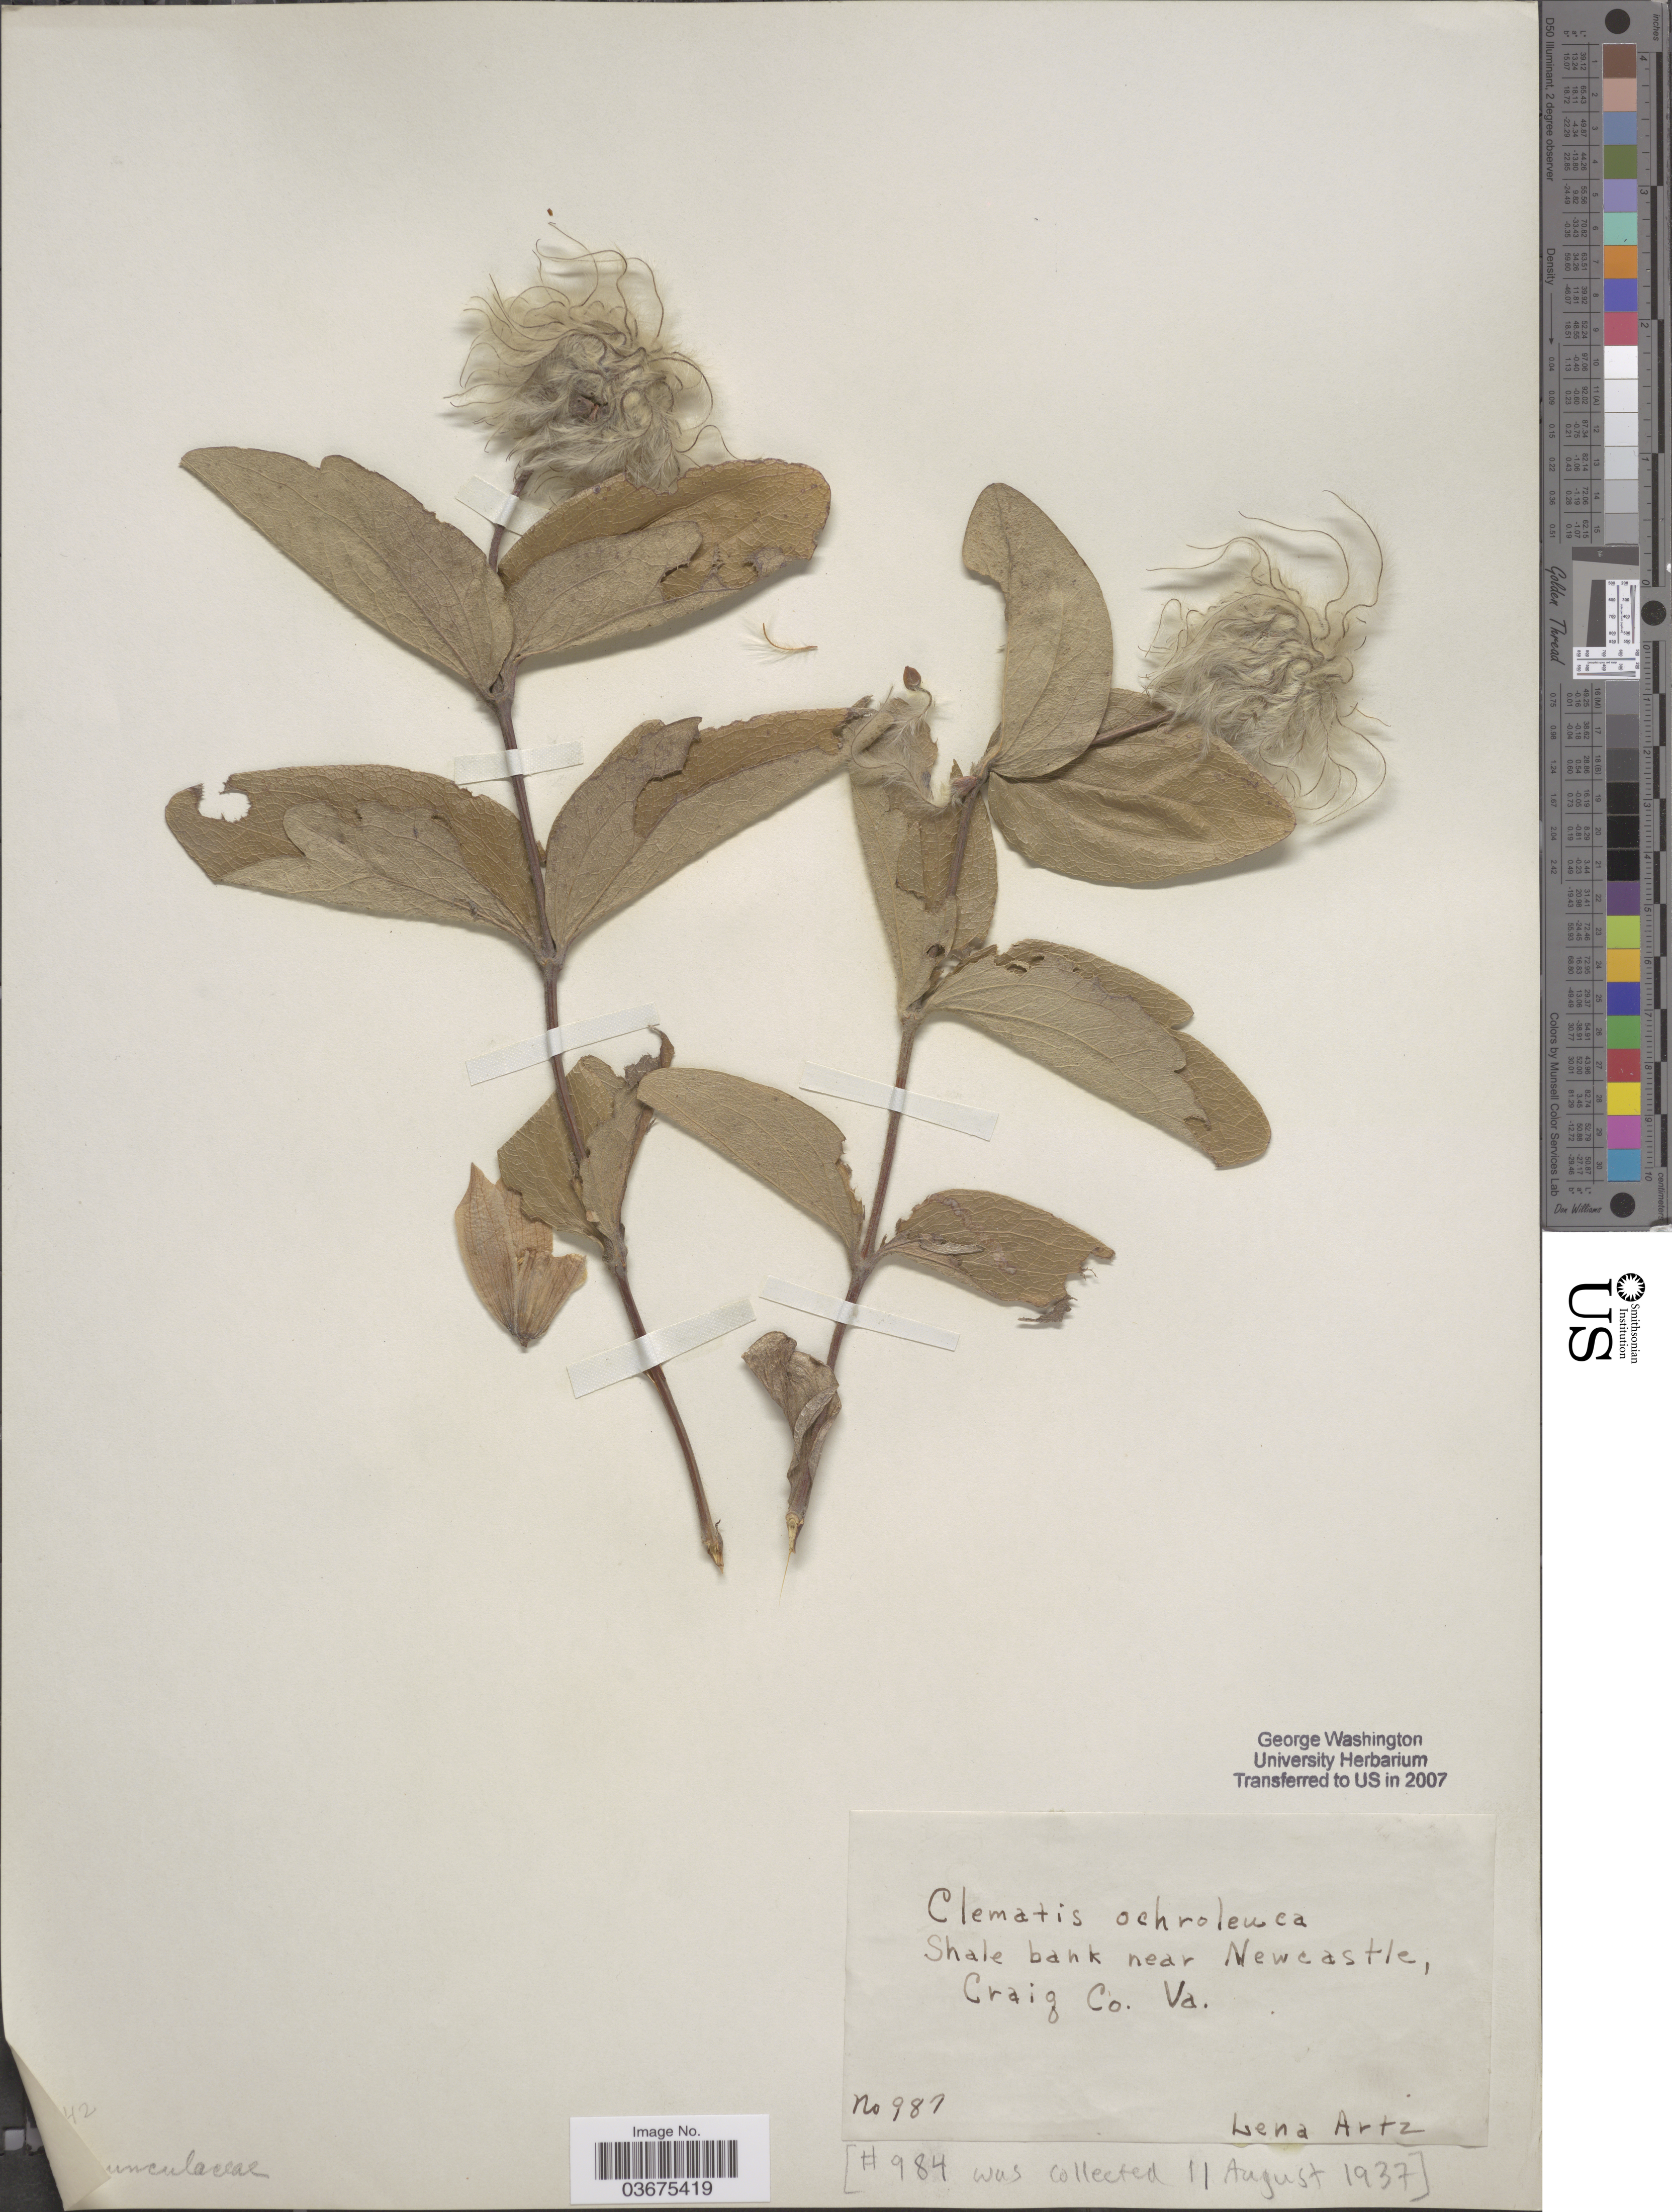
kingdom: Plantae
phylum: Tracheophyta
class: Magnoliopsida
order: Ranunculales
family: Ranunculaceae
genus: Clematis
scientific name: Clematis ochroleuca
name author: Aiton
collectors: L. Artz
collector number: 987/984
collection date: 1937-08-11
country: United States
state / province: Virginia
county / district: Craig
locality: Shale bank near Newcastle, Craig Co.